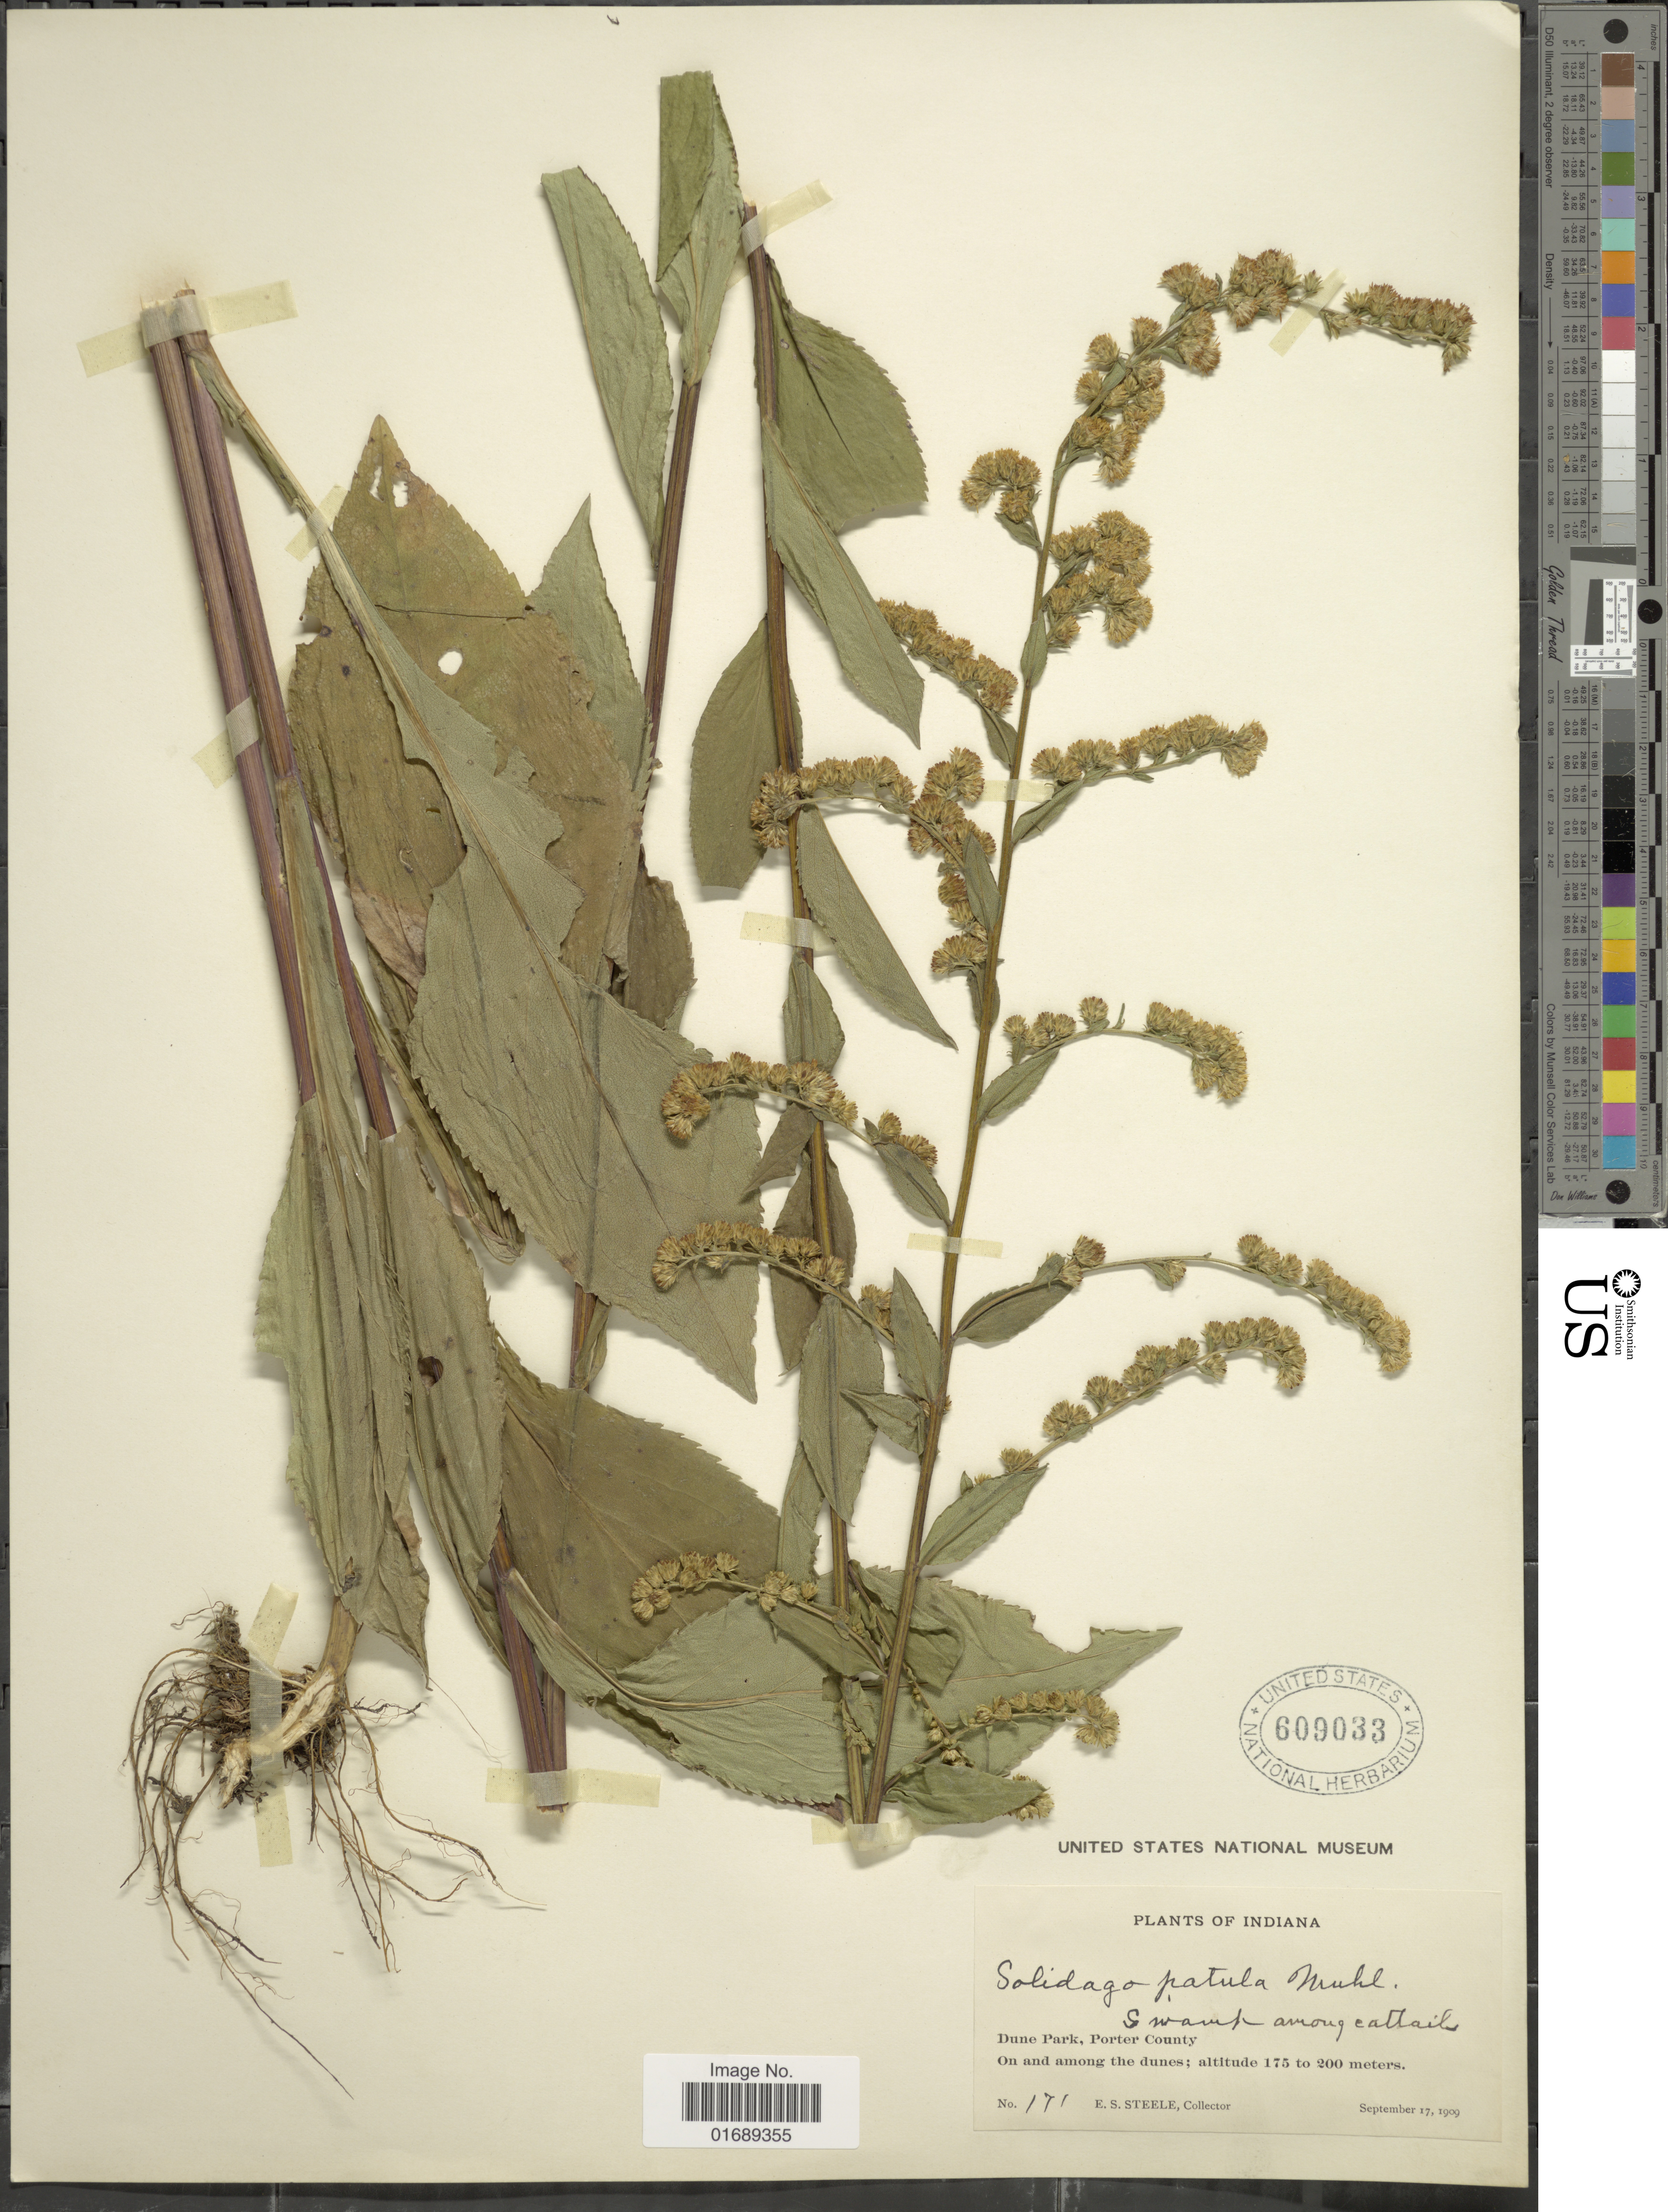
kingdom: Plantae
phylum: Tracheophyta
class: Magnoliopsida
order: Asterales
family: Asteraceae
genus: Solidago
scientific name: Solidago patula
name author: Muhl. ex Willd.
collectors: E. Steele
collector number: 171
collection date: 1909-09-17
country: United States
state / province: Indiana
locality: Dune Park, Porter County, On and among the dunes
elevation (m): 175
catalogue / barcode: US 609033